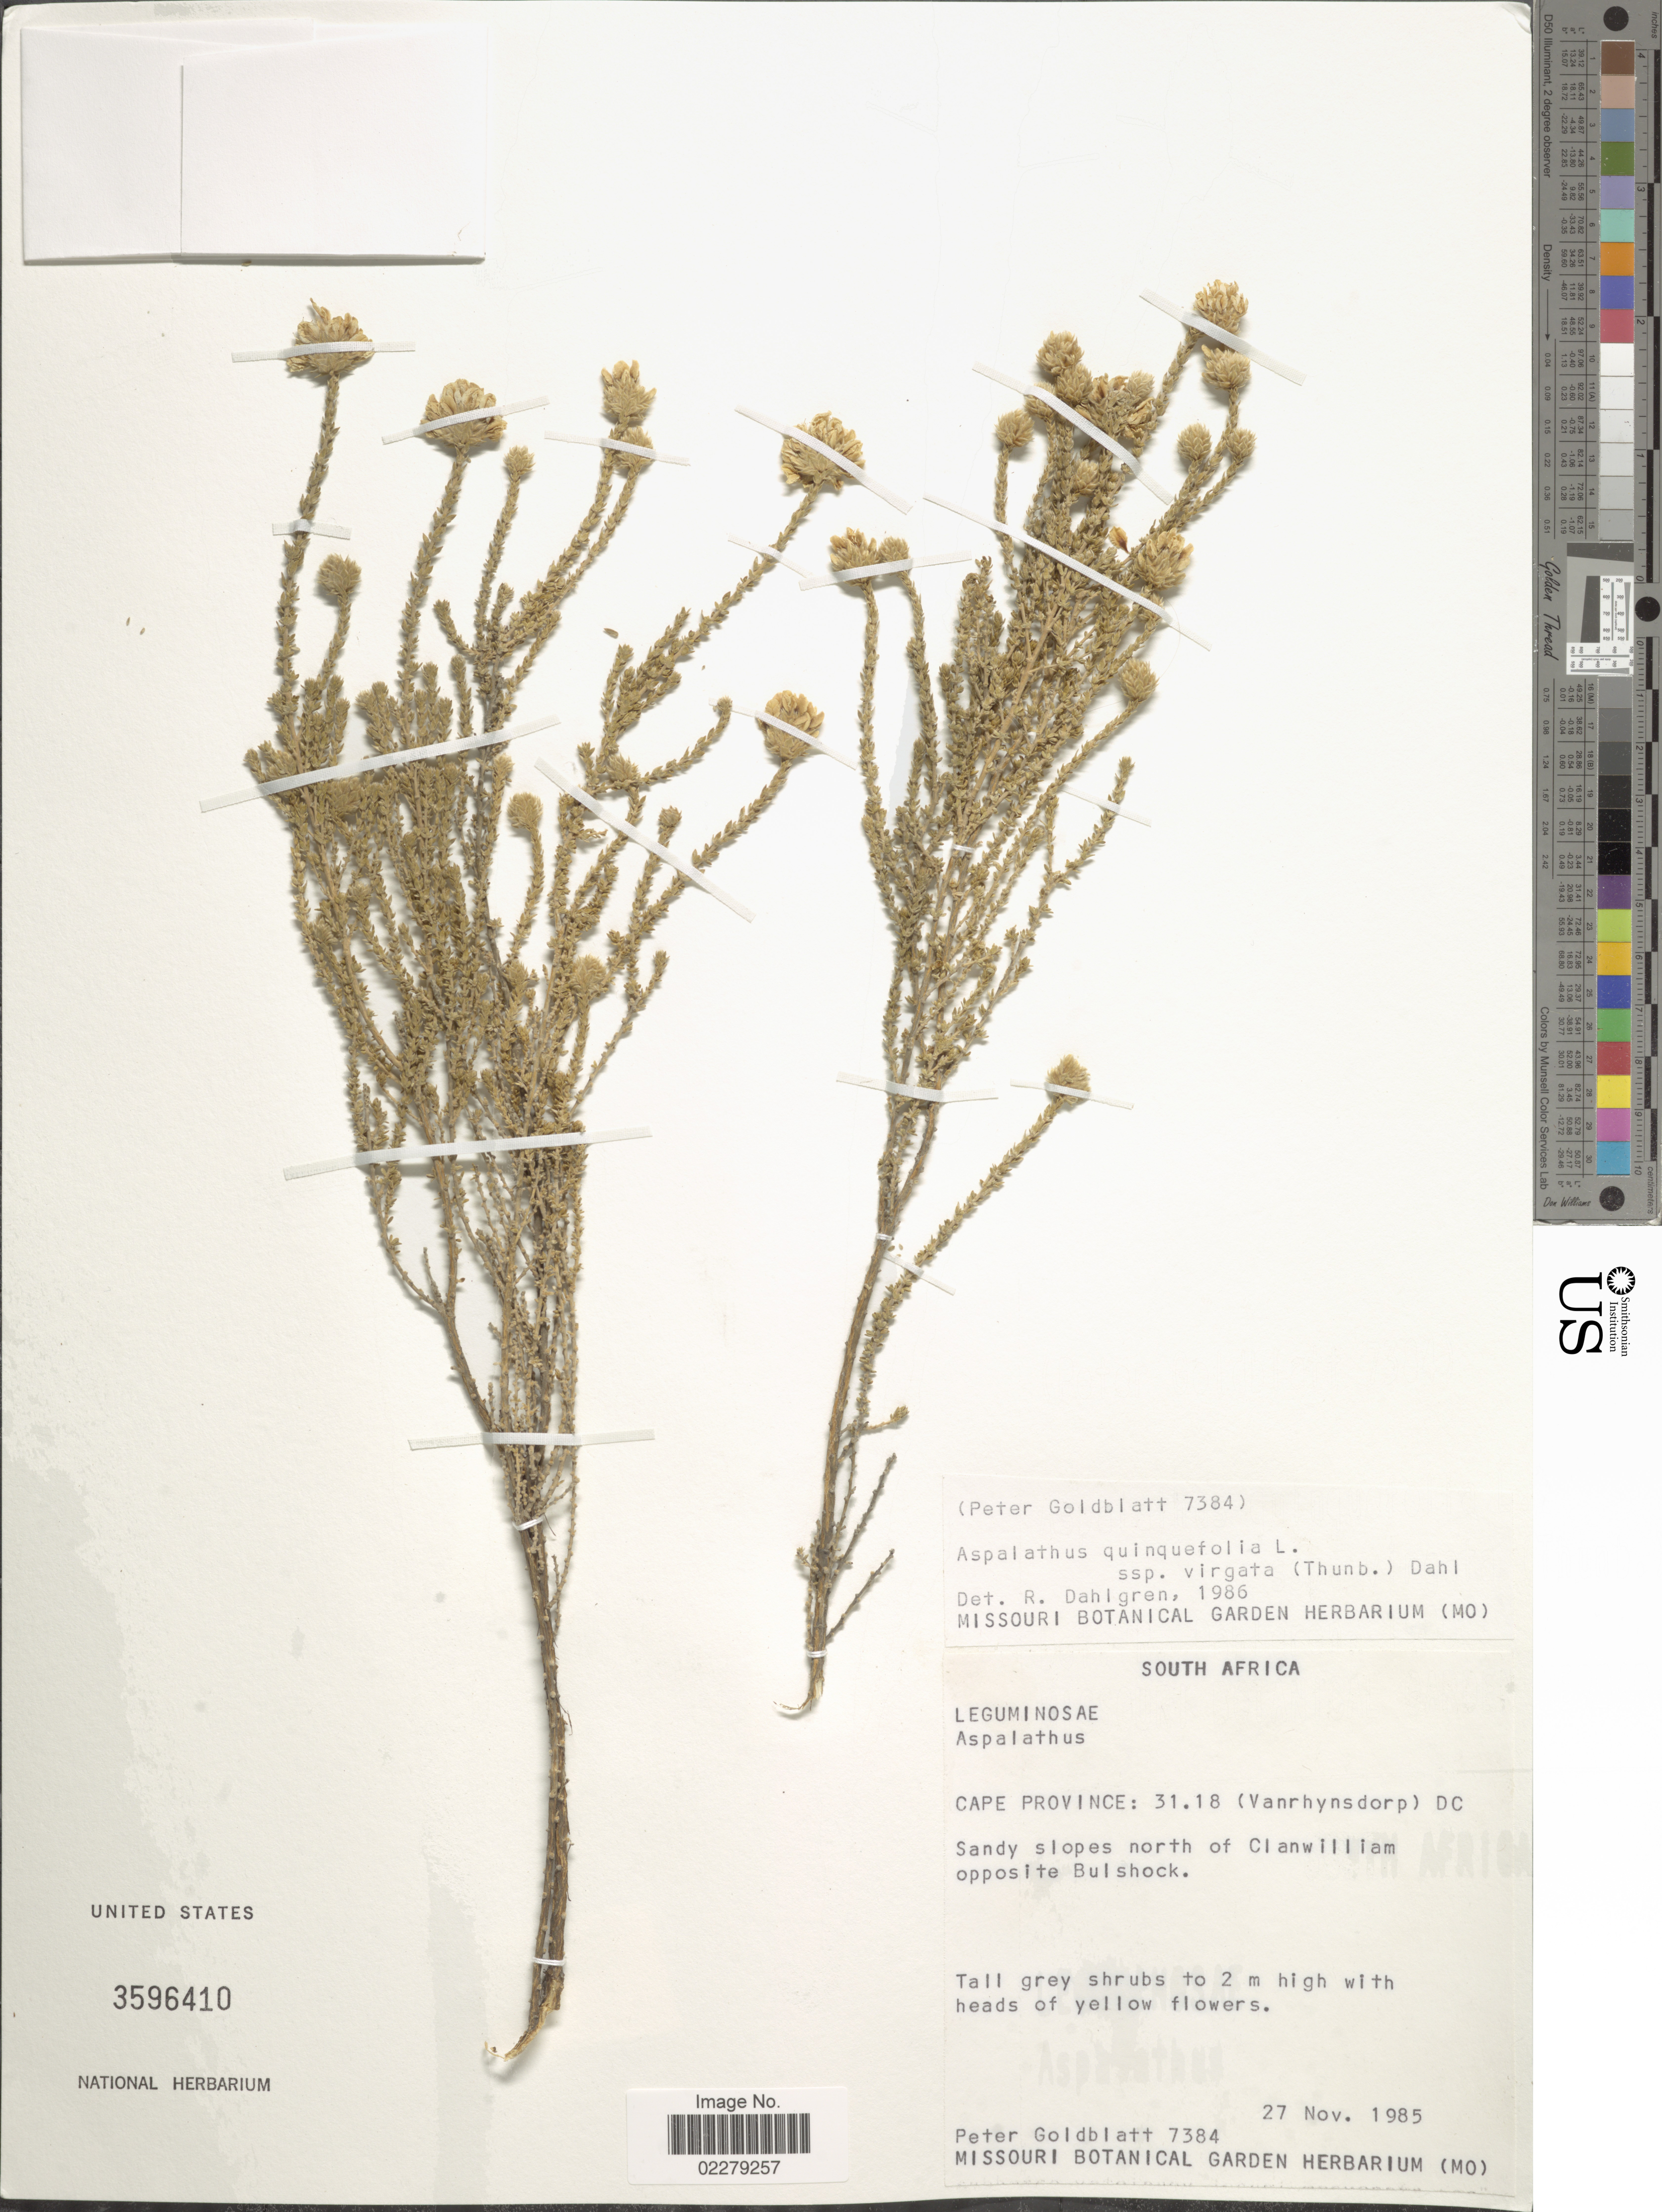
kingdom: Plantae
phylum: Tracheophyta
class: Magnoliopsida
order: Fabales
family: Fabaceae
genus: Aspalathus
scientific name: Aspalathus quinquefolia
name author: L.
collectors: P. Goldblatt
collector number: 7384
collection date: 1985-11-27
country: South Africa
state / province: Western Cape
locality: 31.18 ( Vanryhnsdorp ) DC. Sandy slopes north of Clanwilliam opposite Bulshock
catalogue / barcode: US 3596410